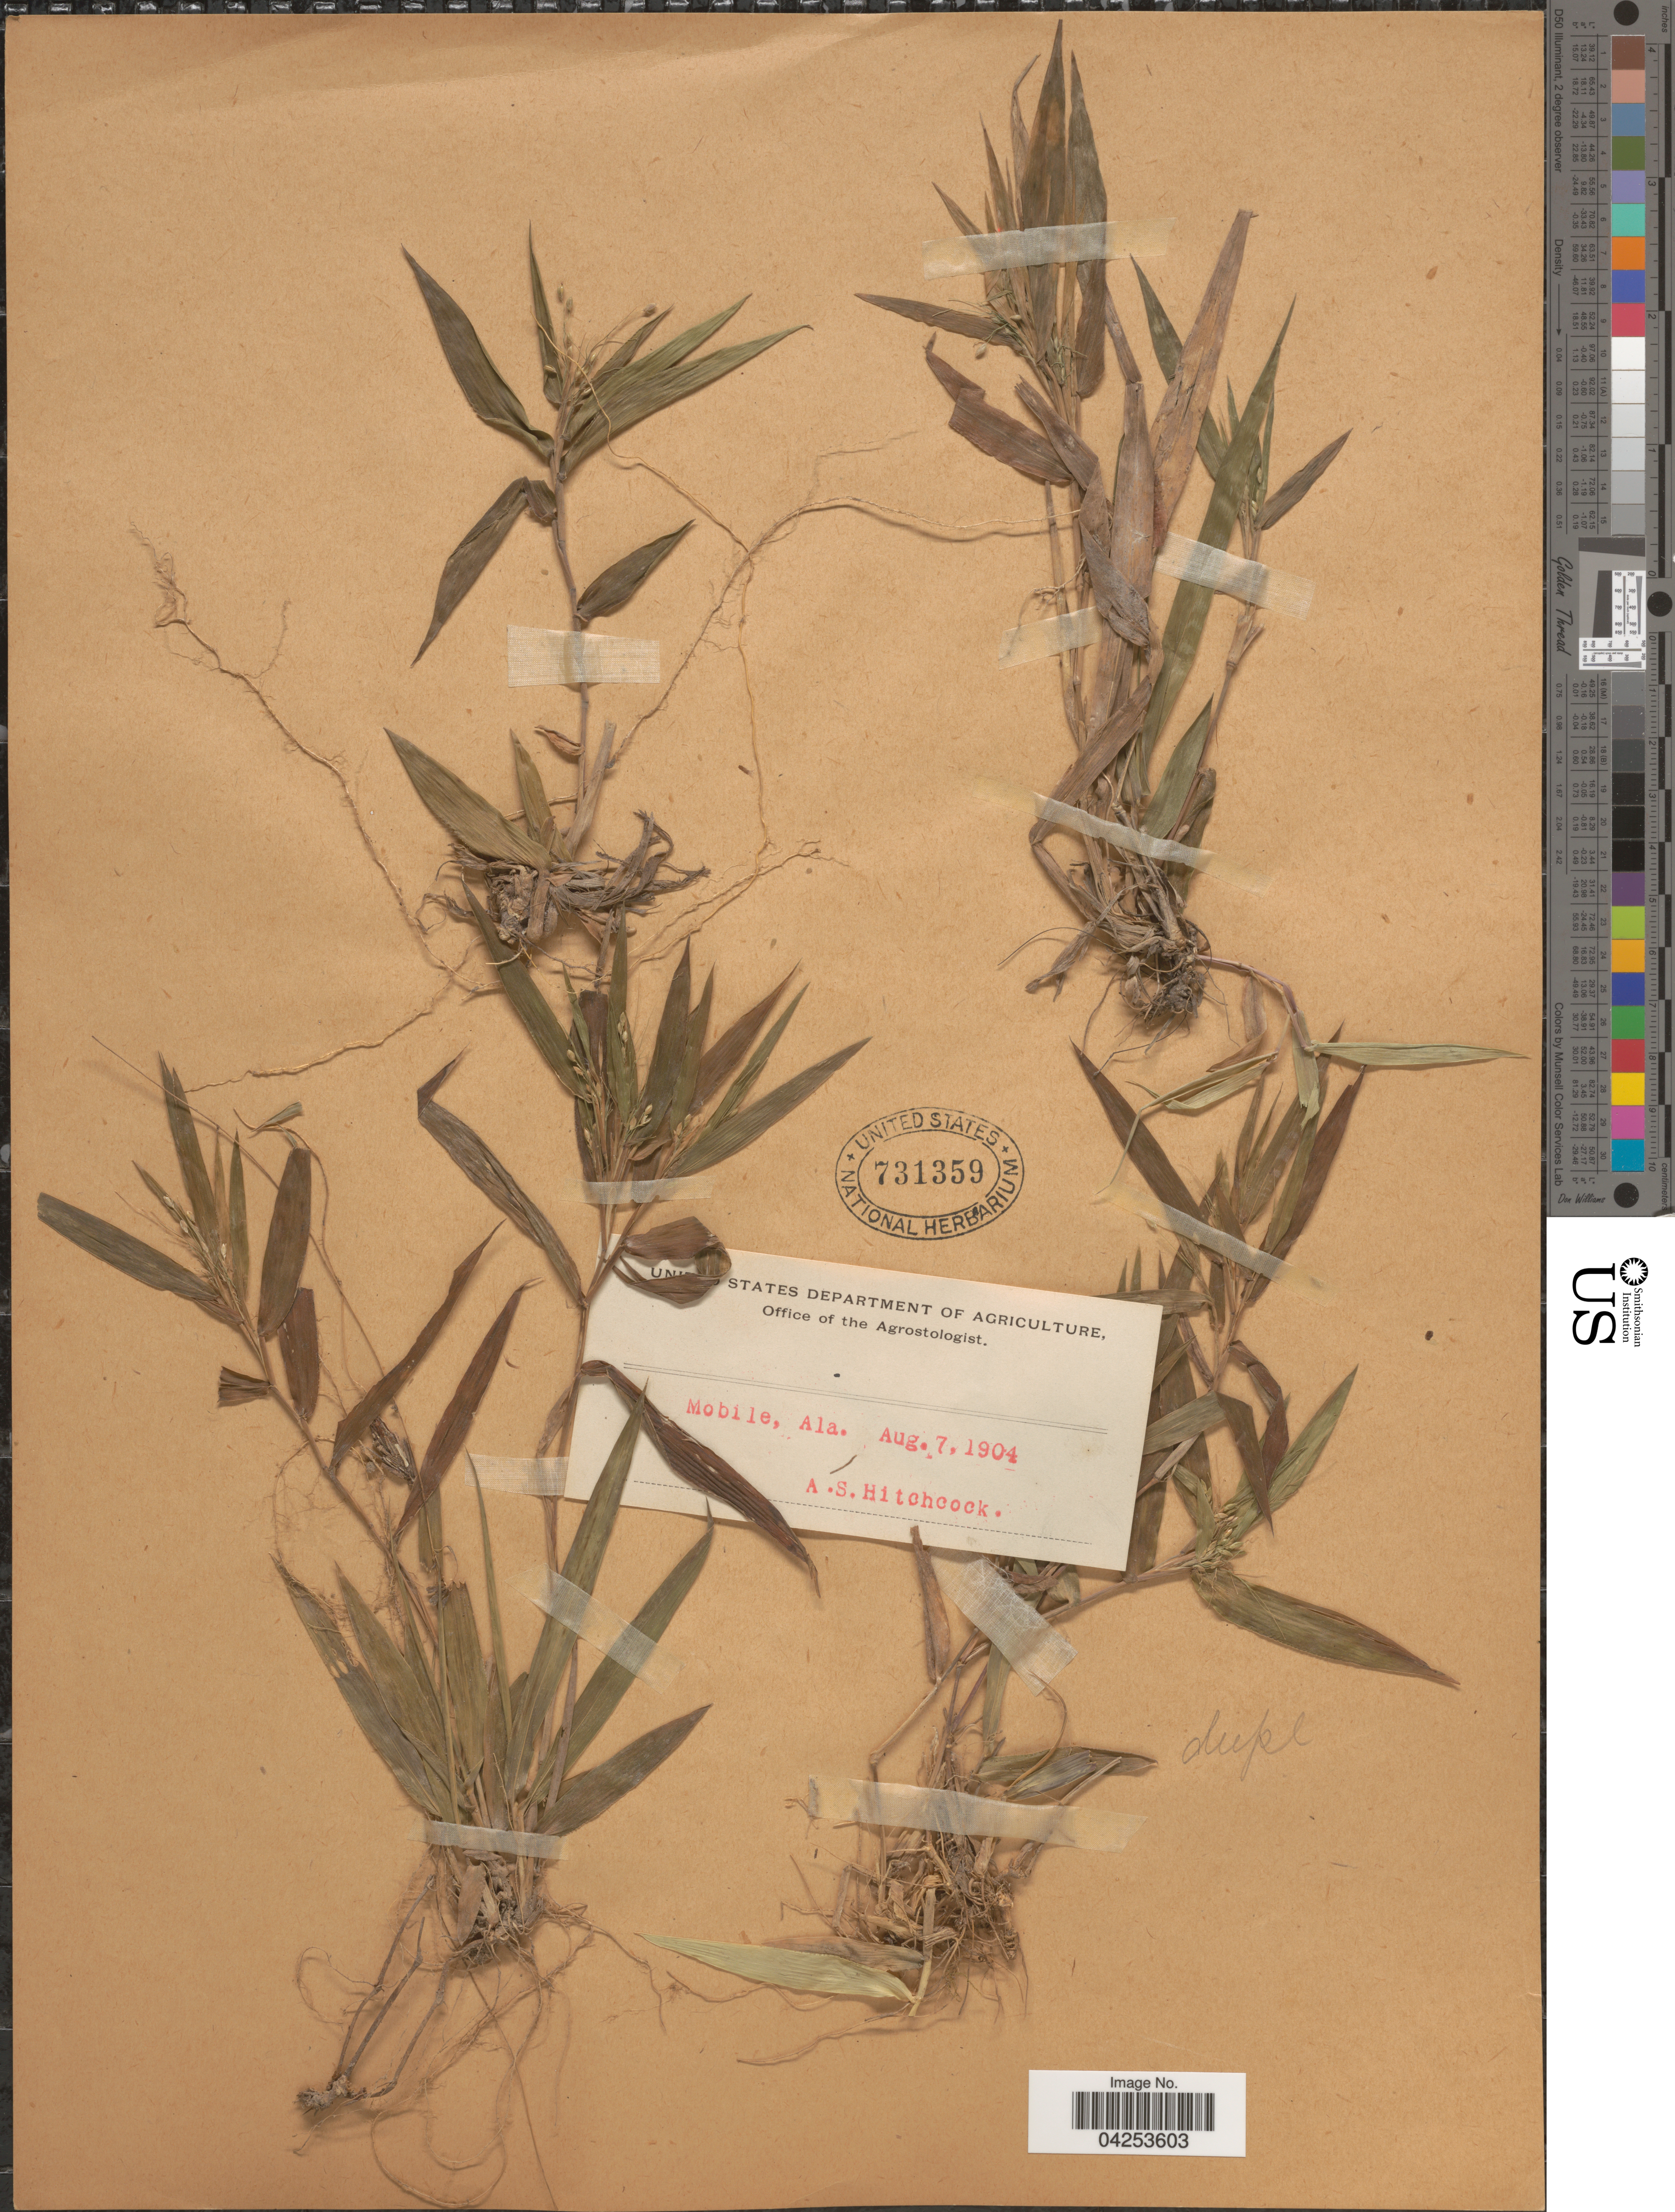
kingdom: Plantae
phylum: Tracheophyta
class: Liliopsida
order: Poales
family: Poaceae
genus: Dichanthelium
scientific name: Dichanthelium commutatum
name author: (Schult.) Gould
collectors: A. S. Hitchcock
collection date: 1904-08-07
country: United States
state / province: Alabama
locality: Mobile.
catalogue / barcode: US 731359